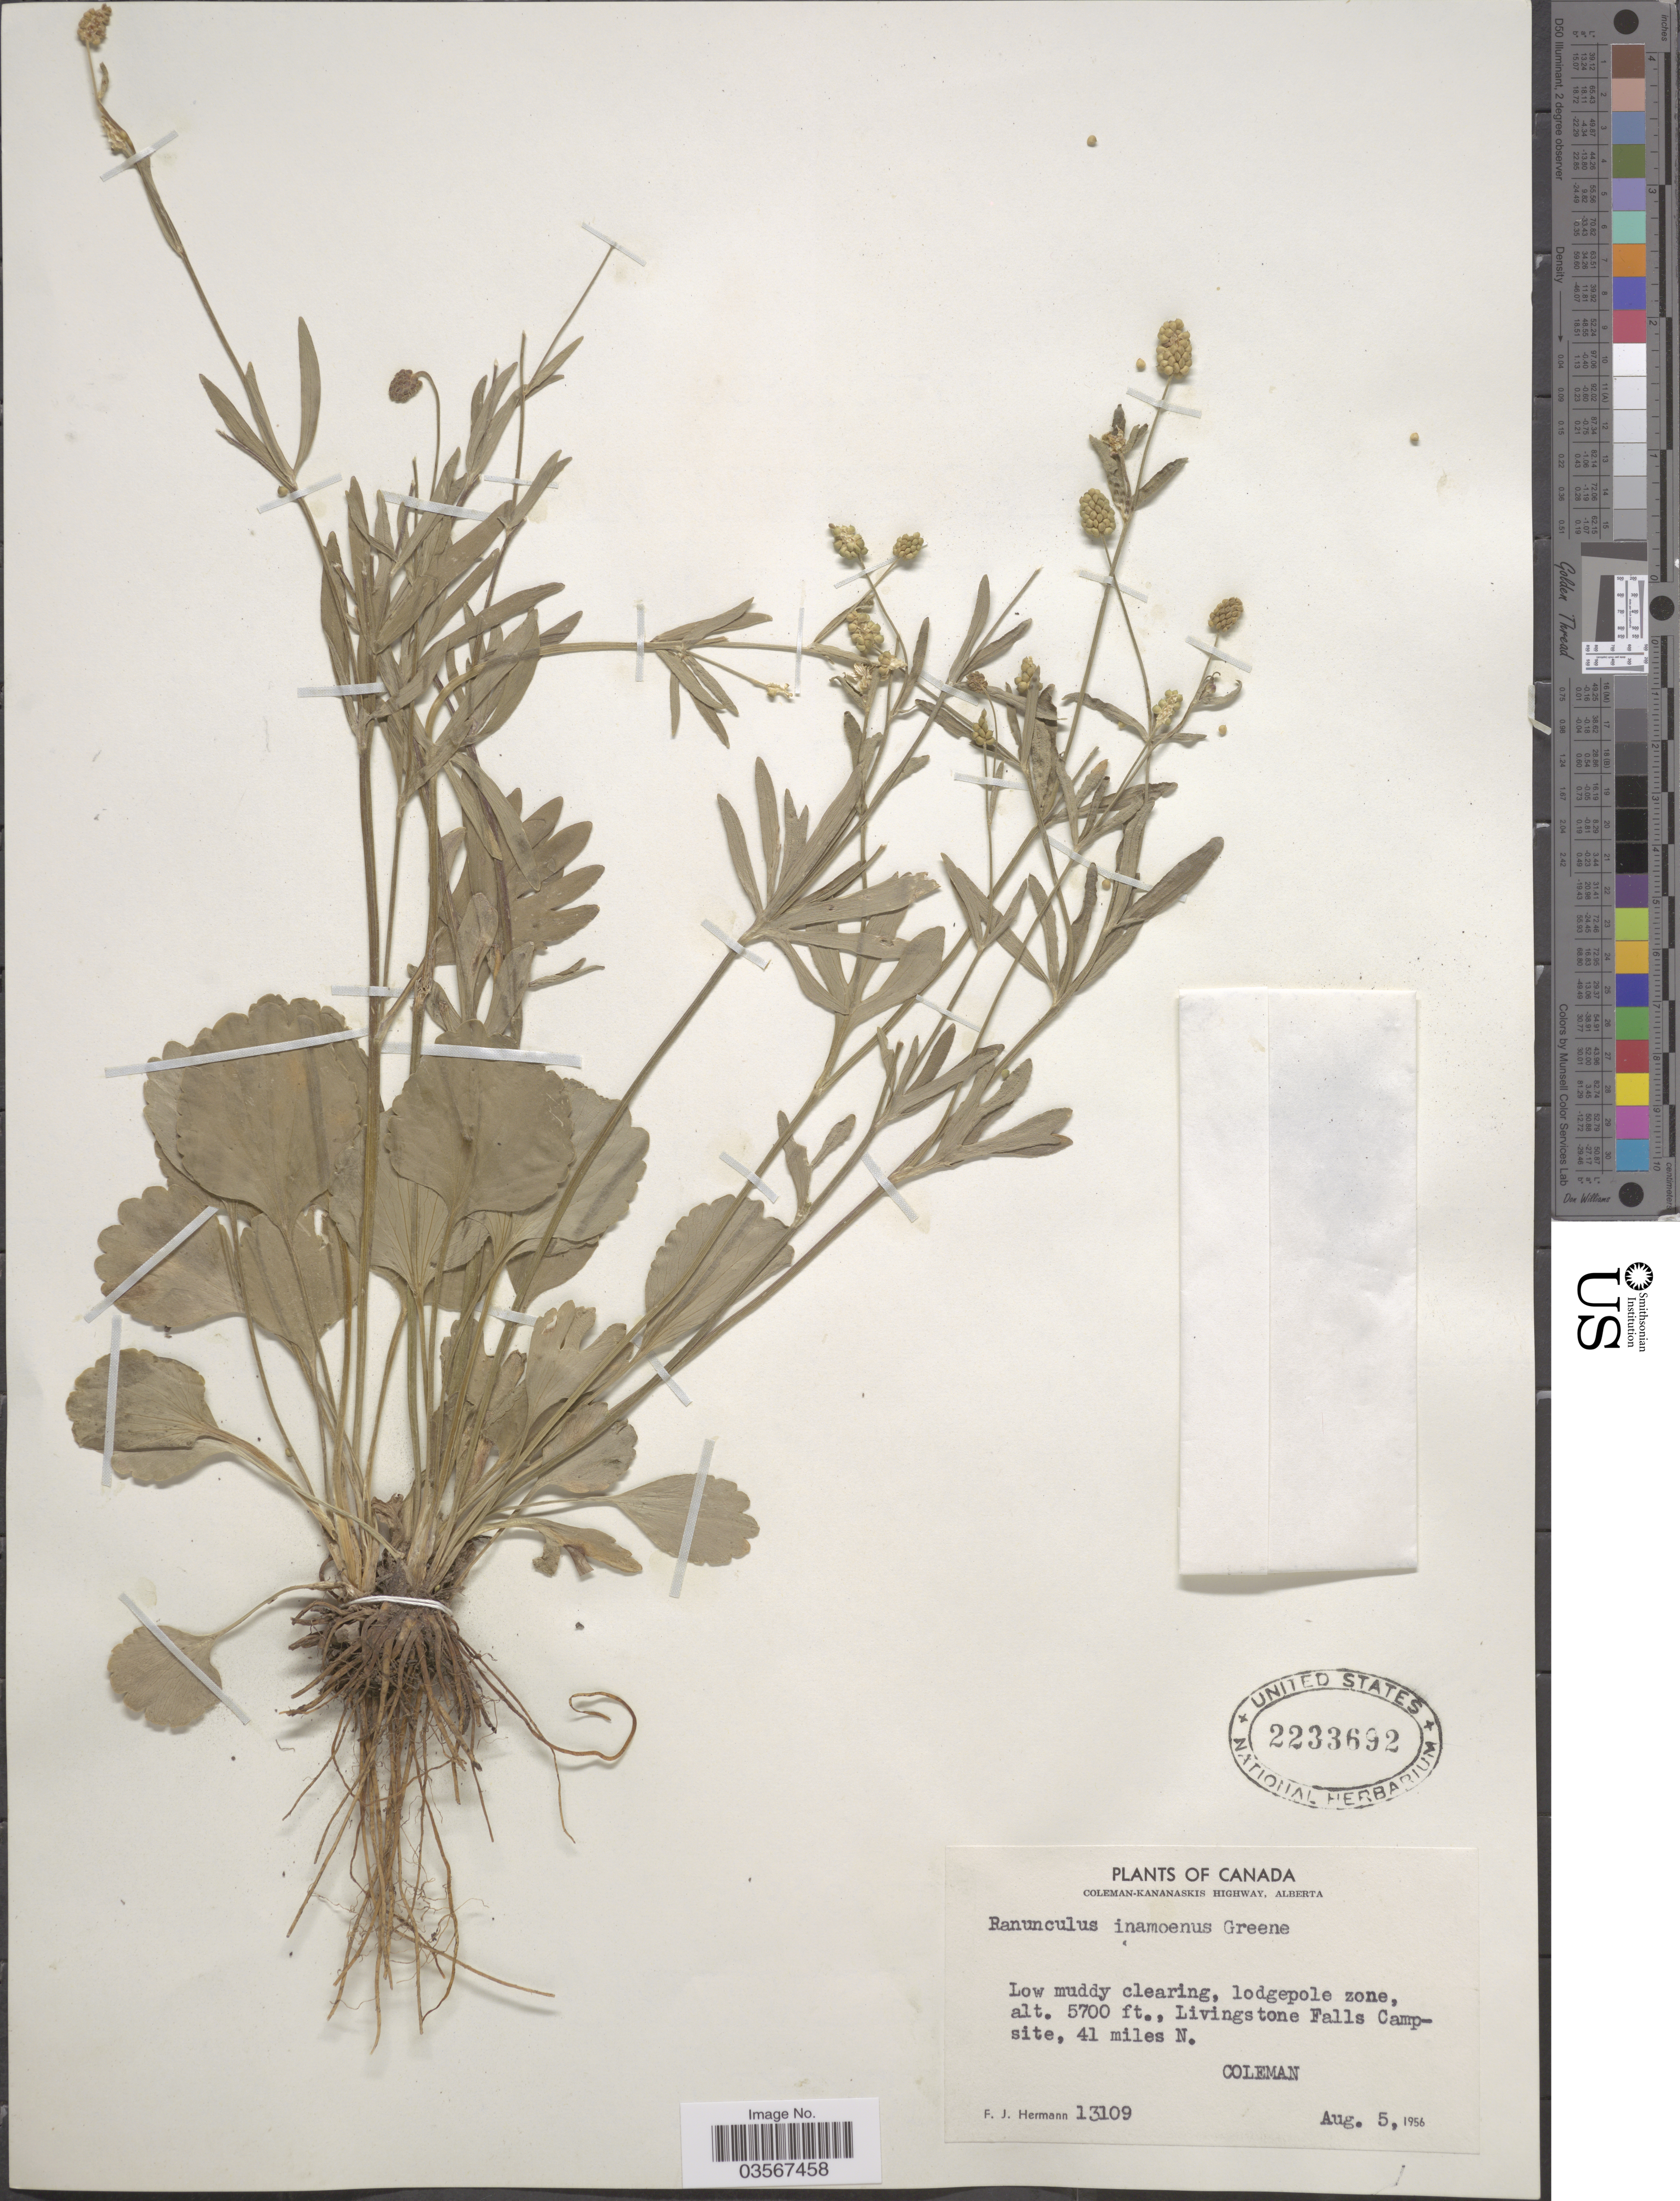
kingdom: Plantae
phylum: Tracheophyta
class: Magnoliopsida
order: Ranunculales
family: Ranunculaceae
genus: Ranunculus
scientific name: Ranunculus inamoenus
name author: Greene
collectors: F. J. Hermann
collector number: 13109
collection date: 1956-08-05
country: Canada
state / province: Alberta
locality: Coleman-Kananaskis Highway, Low muddy clearing, lodgepole zone. Livingston Falls Campsite, 41 miles N. Coleman.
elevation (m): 1737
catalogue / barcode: US 2233692